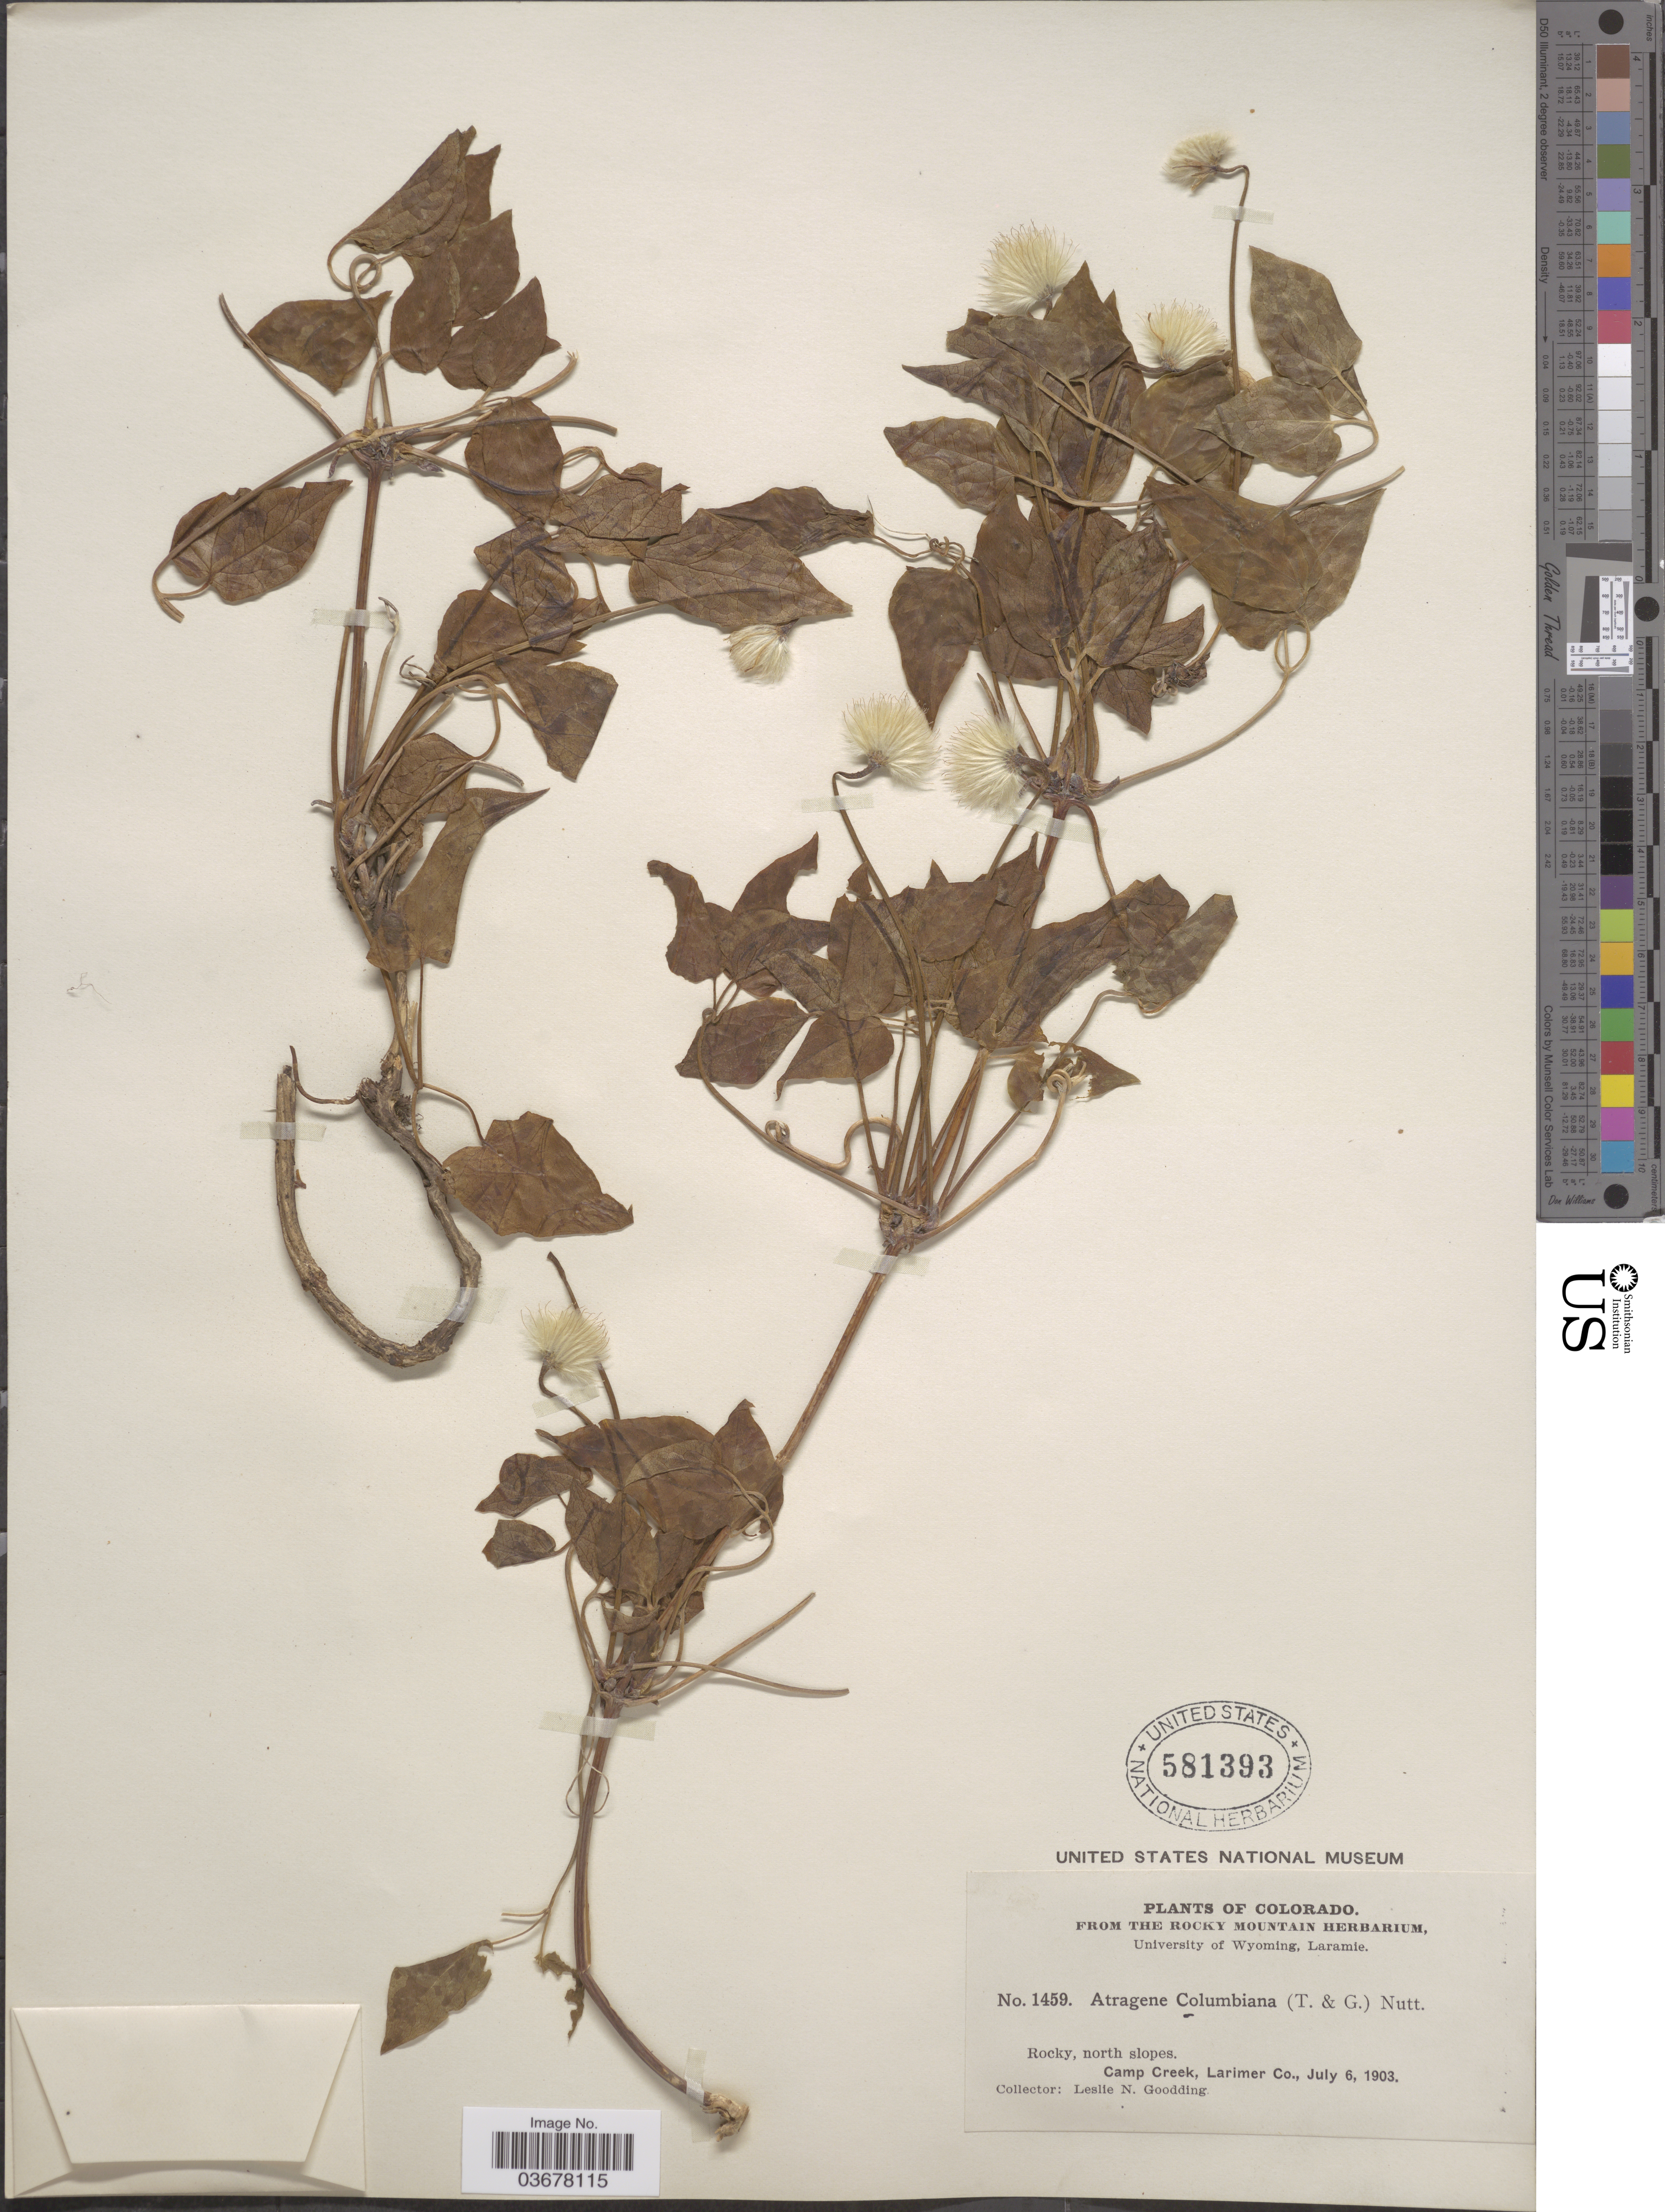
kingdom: Plantae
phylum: Tracheophyta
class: Magnoliopsida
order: Ranunculales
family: Ranunculaceae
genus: Clematis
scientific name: Clematis occidentalis var. grosseserrata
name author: (Rydb.) J.S. Pringle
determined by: Strong, M. T., (US), Smithsonian Institution - National Museum of Natural History (UNITED STATES)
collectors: L. N. Goodding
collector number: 1459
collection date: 1903-07-06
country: United States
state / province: Colorado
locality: Rocky, north slopes. Camp Creek, Larimer Co.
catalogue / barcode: US 581393